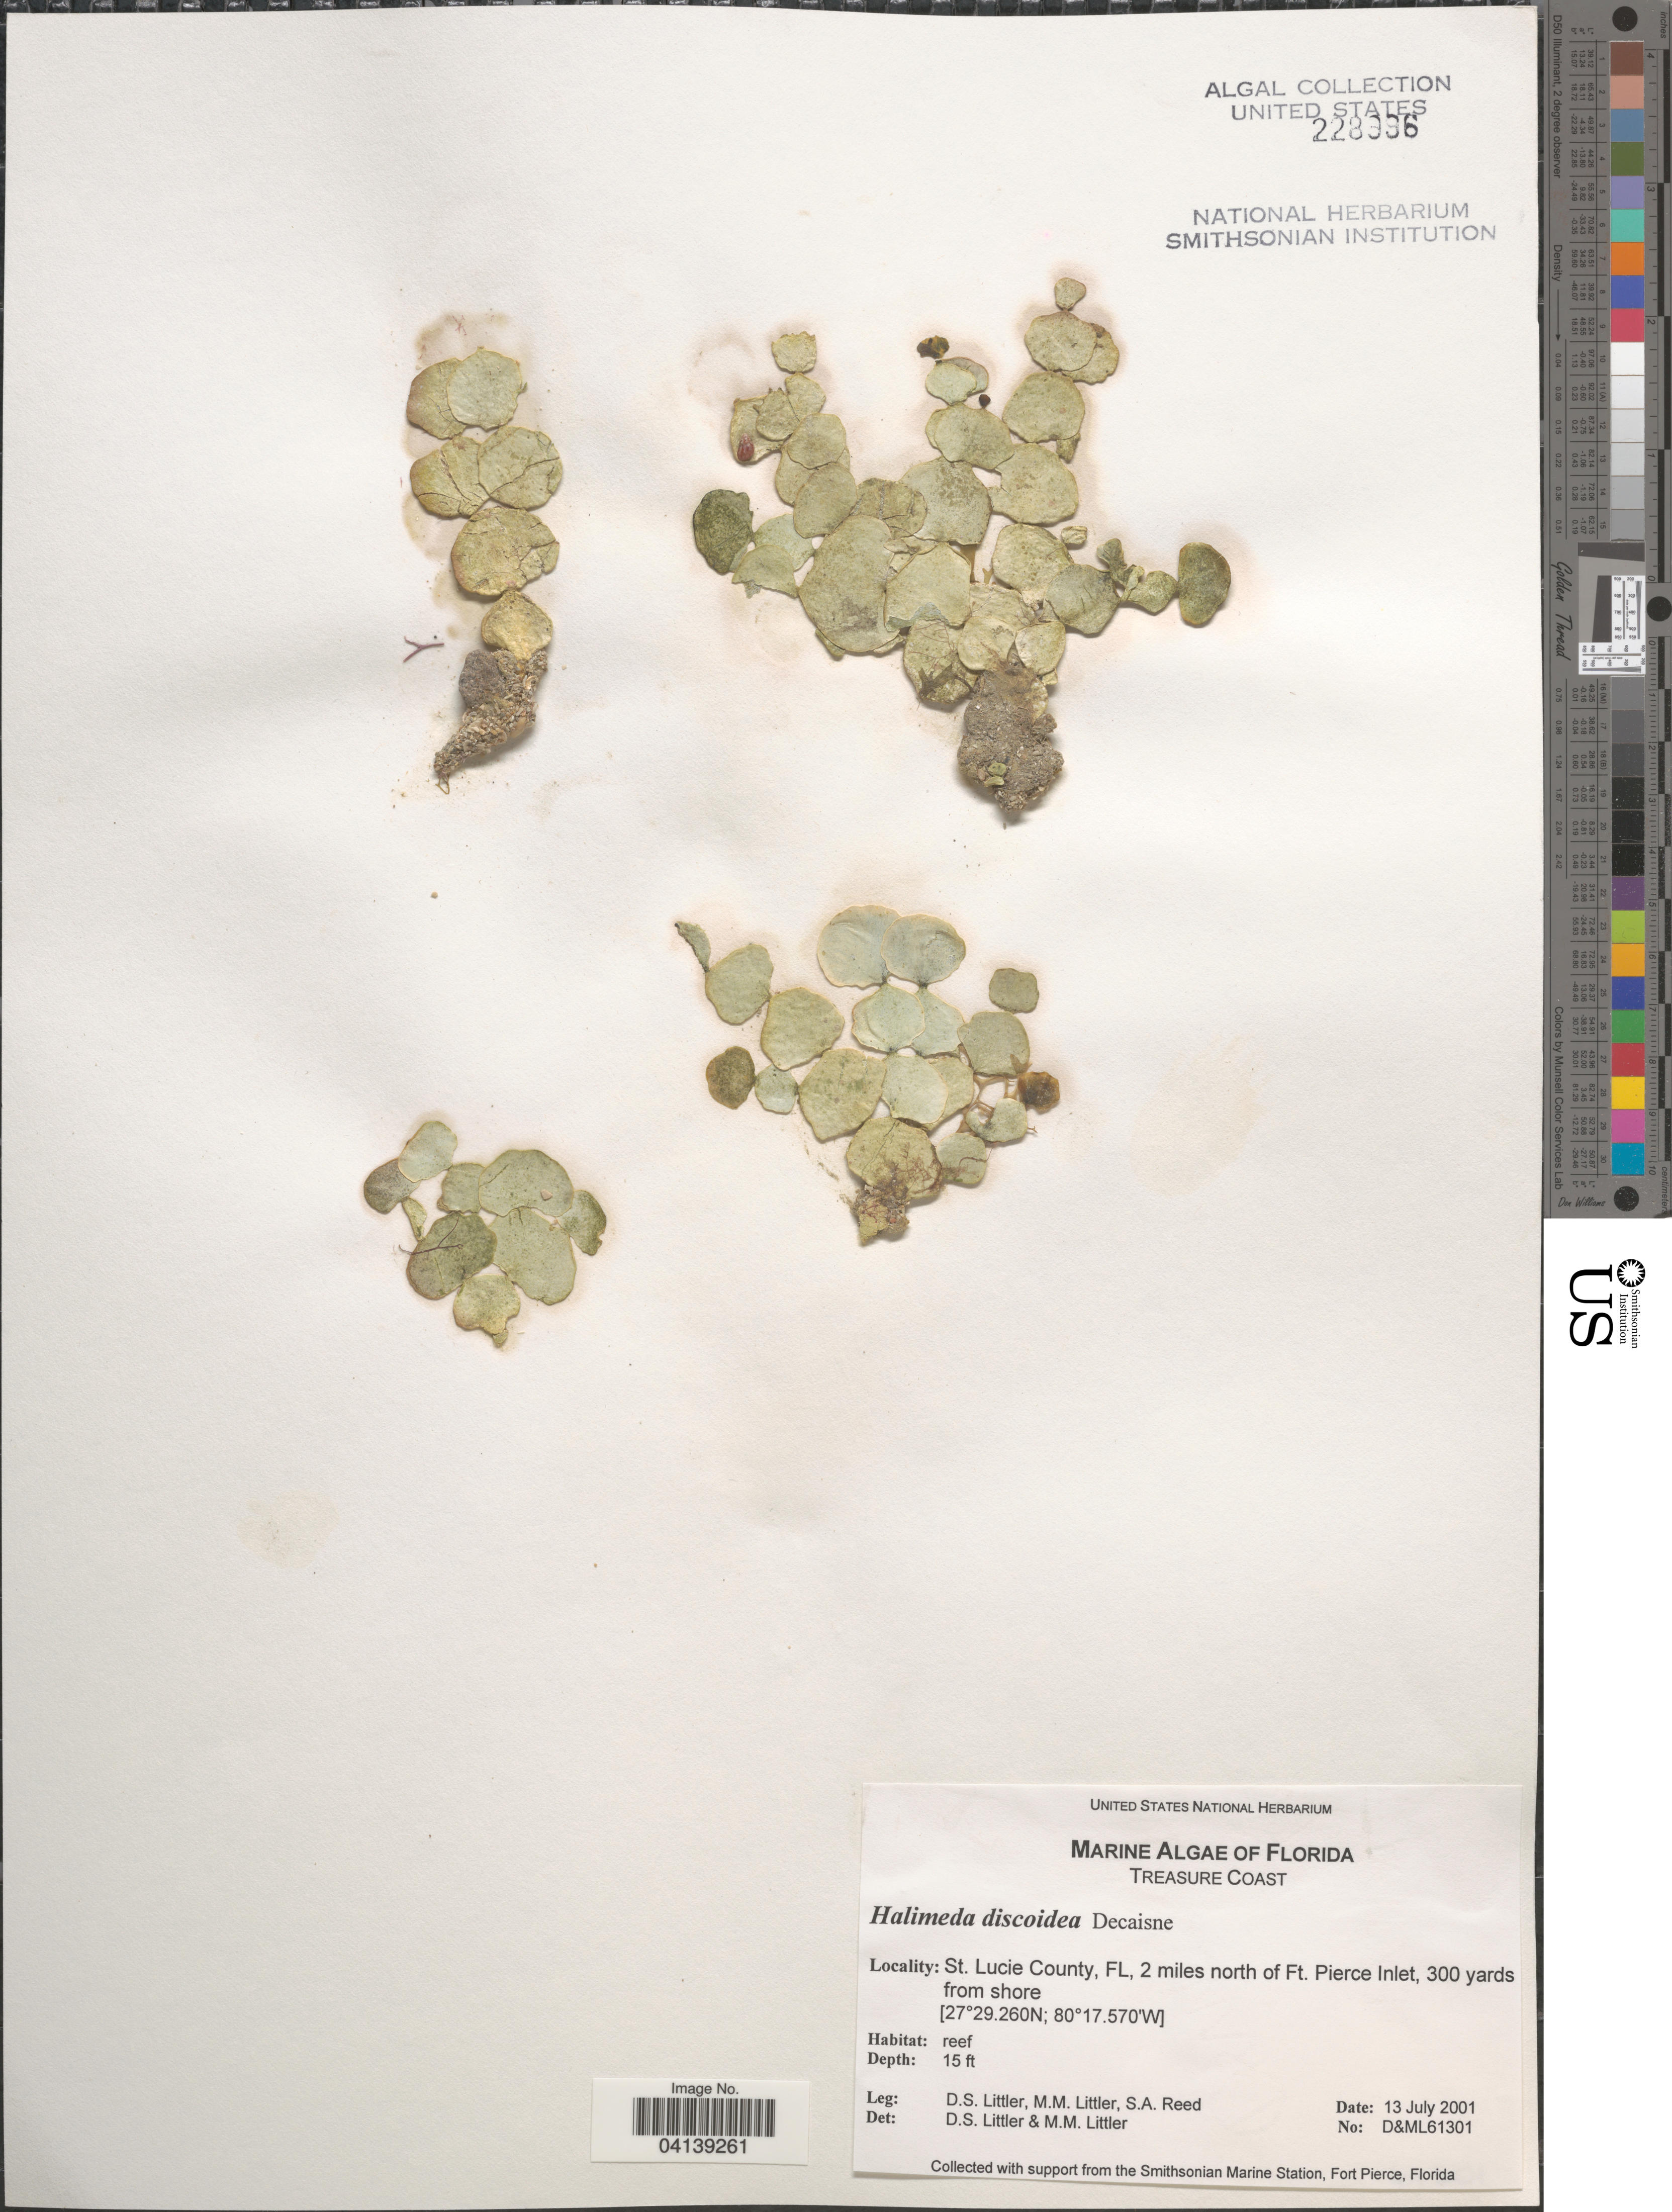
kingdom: Plantae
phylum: Chlorophyta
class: Ulvophyceae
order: Bryopsidales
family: Halimedaceae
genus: Halimeda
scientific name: Halimeda discoidea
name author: Decne.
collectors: D. S. Littler & S. Reed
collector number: D&ML61301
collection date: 2001-07-13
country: United States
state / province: Florida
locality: Treasure Coast. St. Lucie County, 2 miles north of Ft. Pierce Inlet, 300 yards from shore.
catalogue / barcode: US 228996